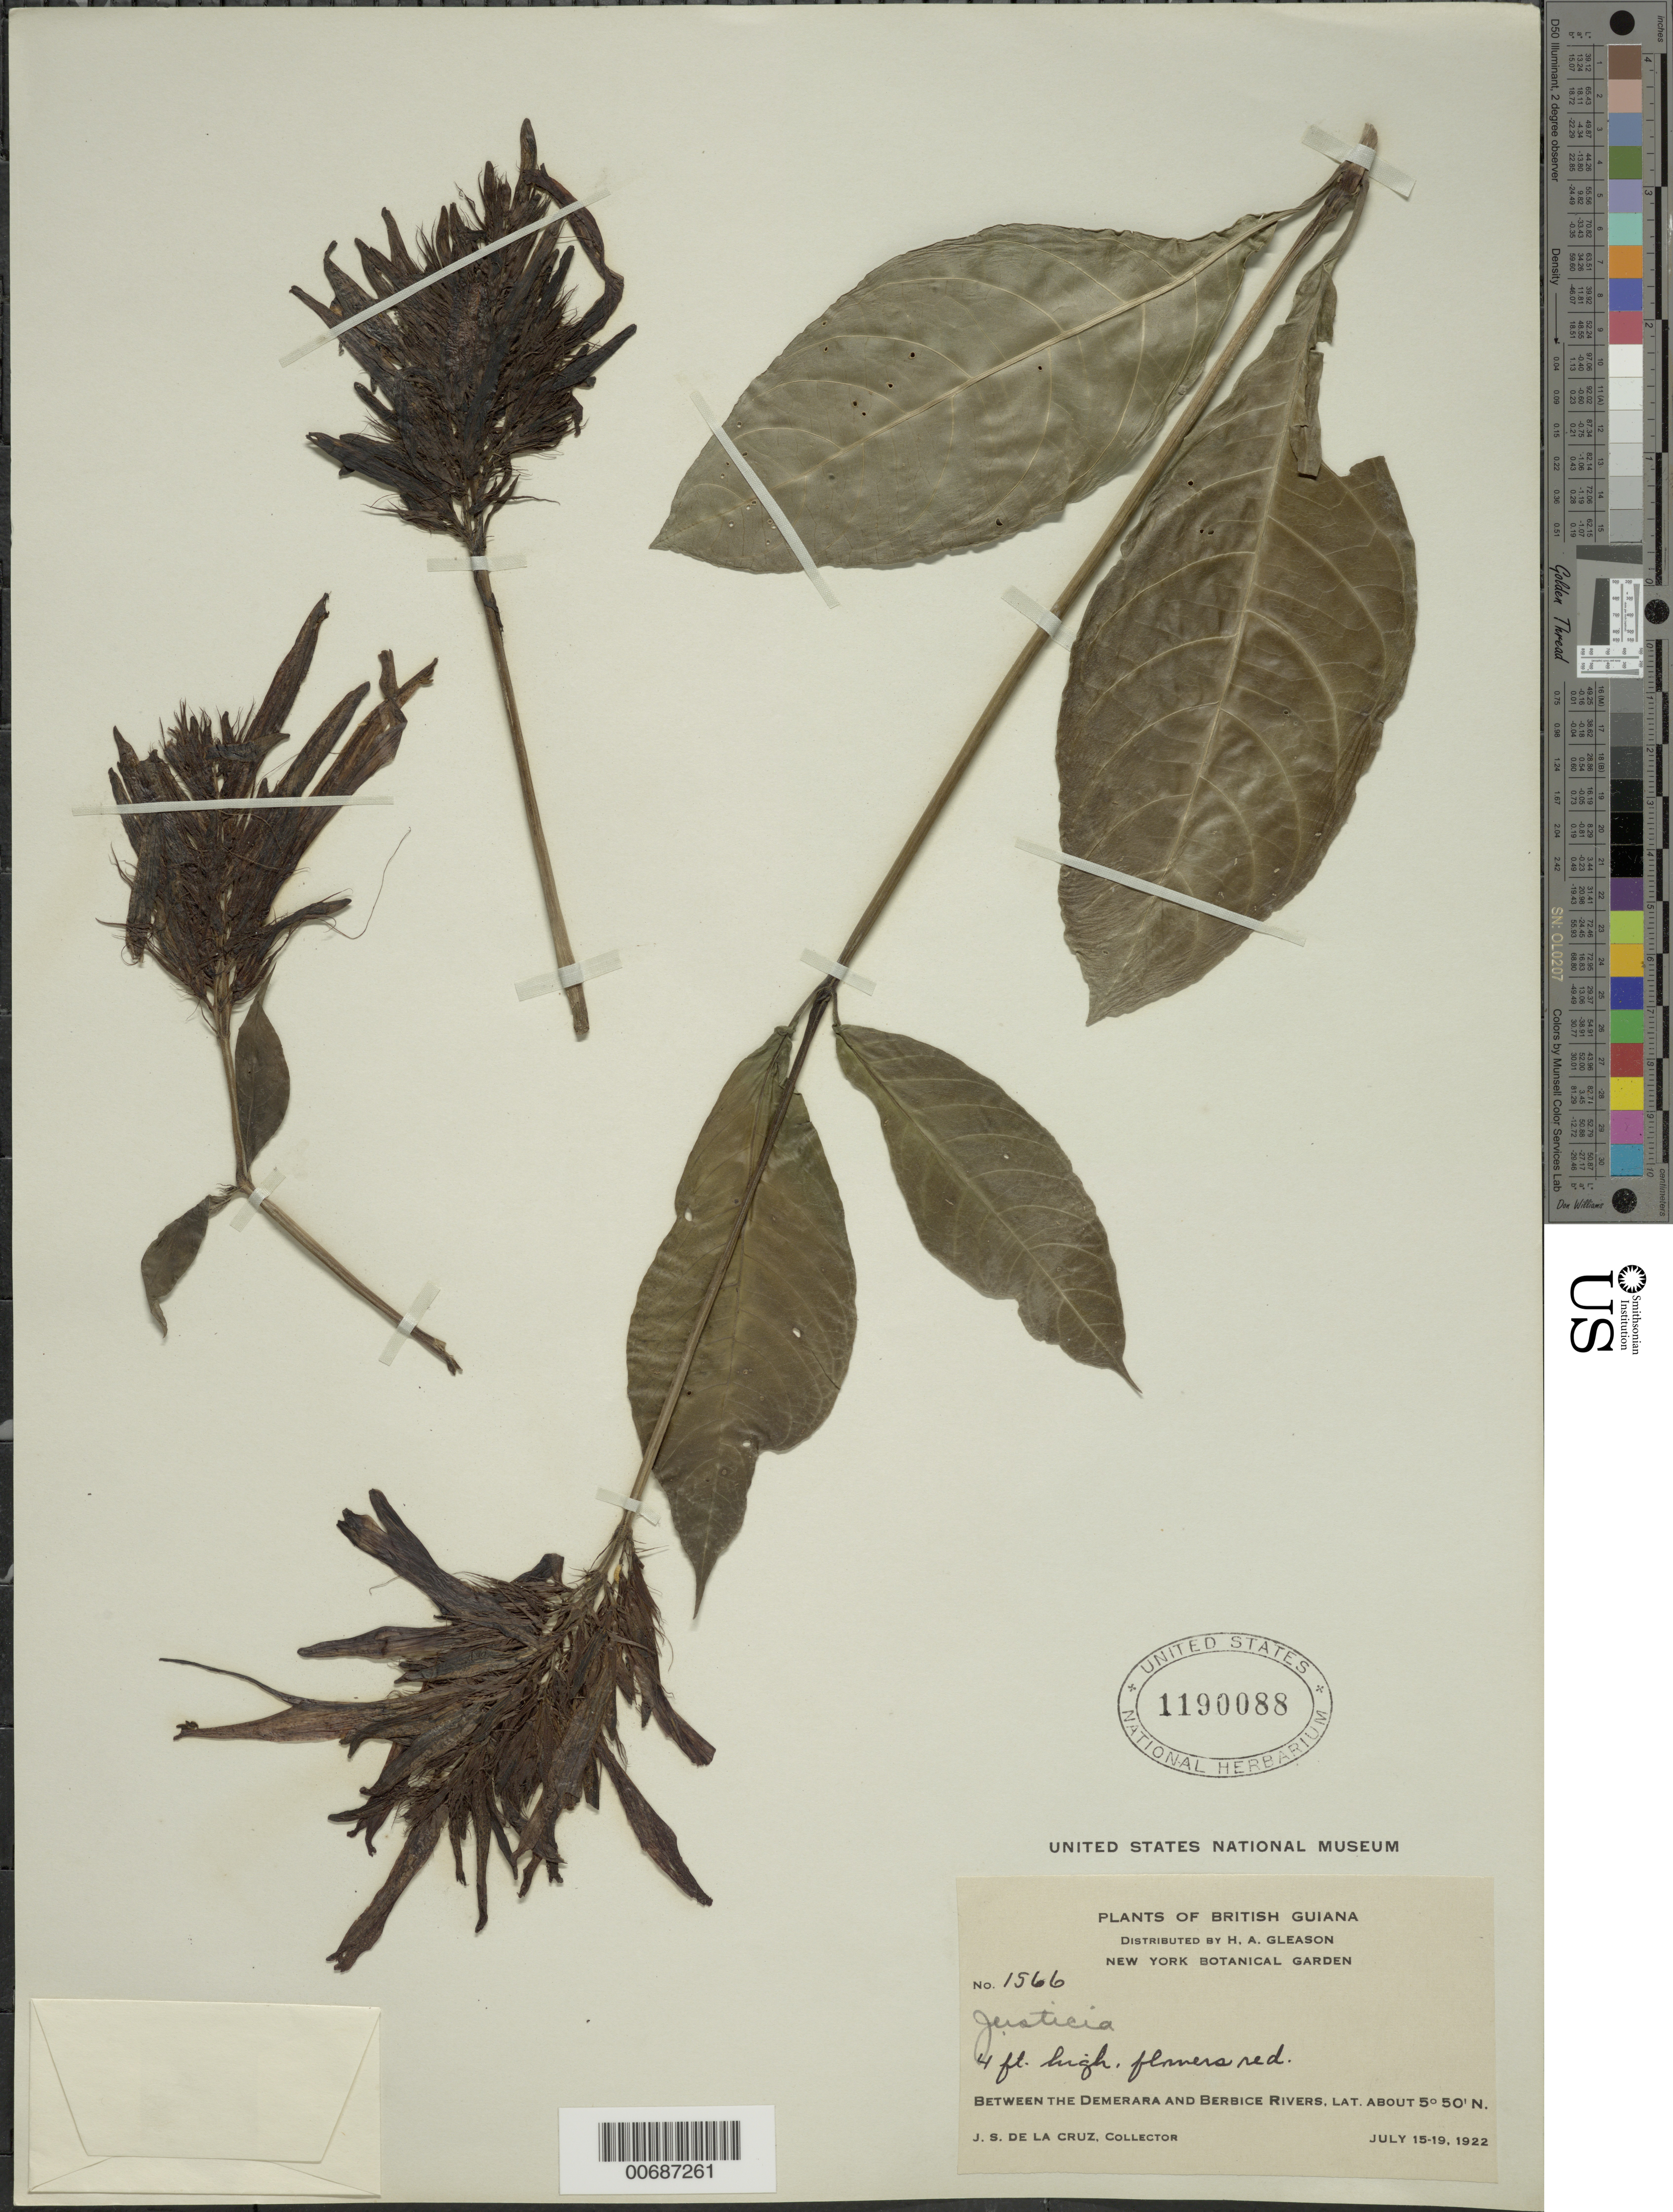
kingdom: Plantae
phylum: Tracheophyta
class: Magnoliopsida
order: Lamiales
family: Acanthaceae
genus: Justicia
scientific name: Justicia sp.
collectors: J. S. de la Cruz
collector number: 1566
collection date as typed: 15-Jul-22 to 19-Jul-22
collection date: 1922-07-15/1922-07-19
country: Guyana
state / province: U. Demerara-Berbice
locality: Demerara River to the Berbice River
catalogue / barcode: US 1190088